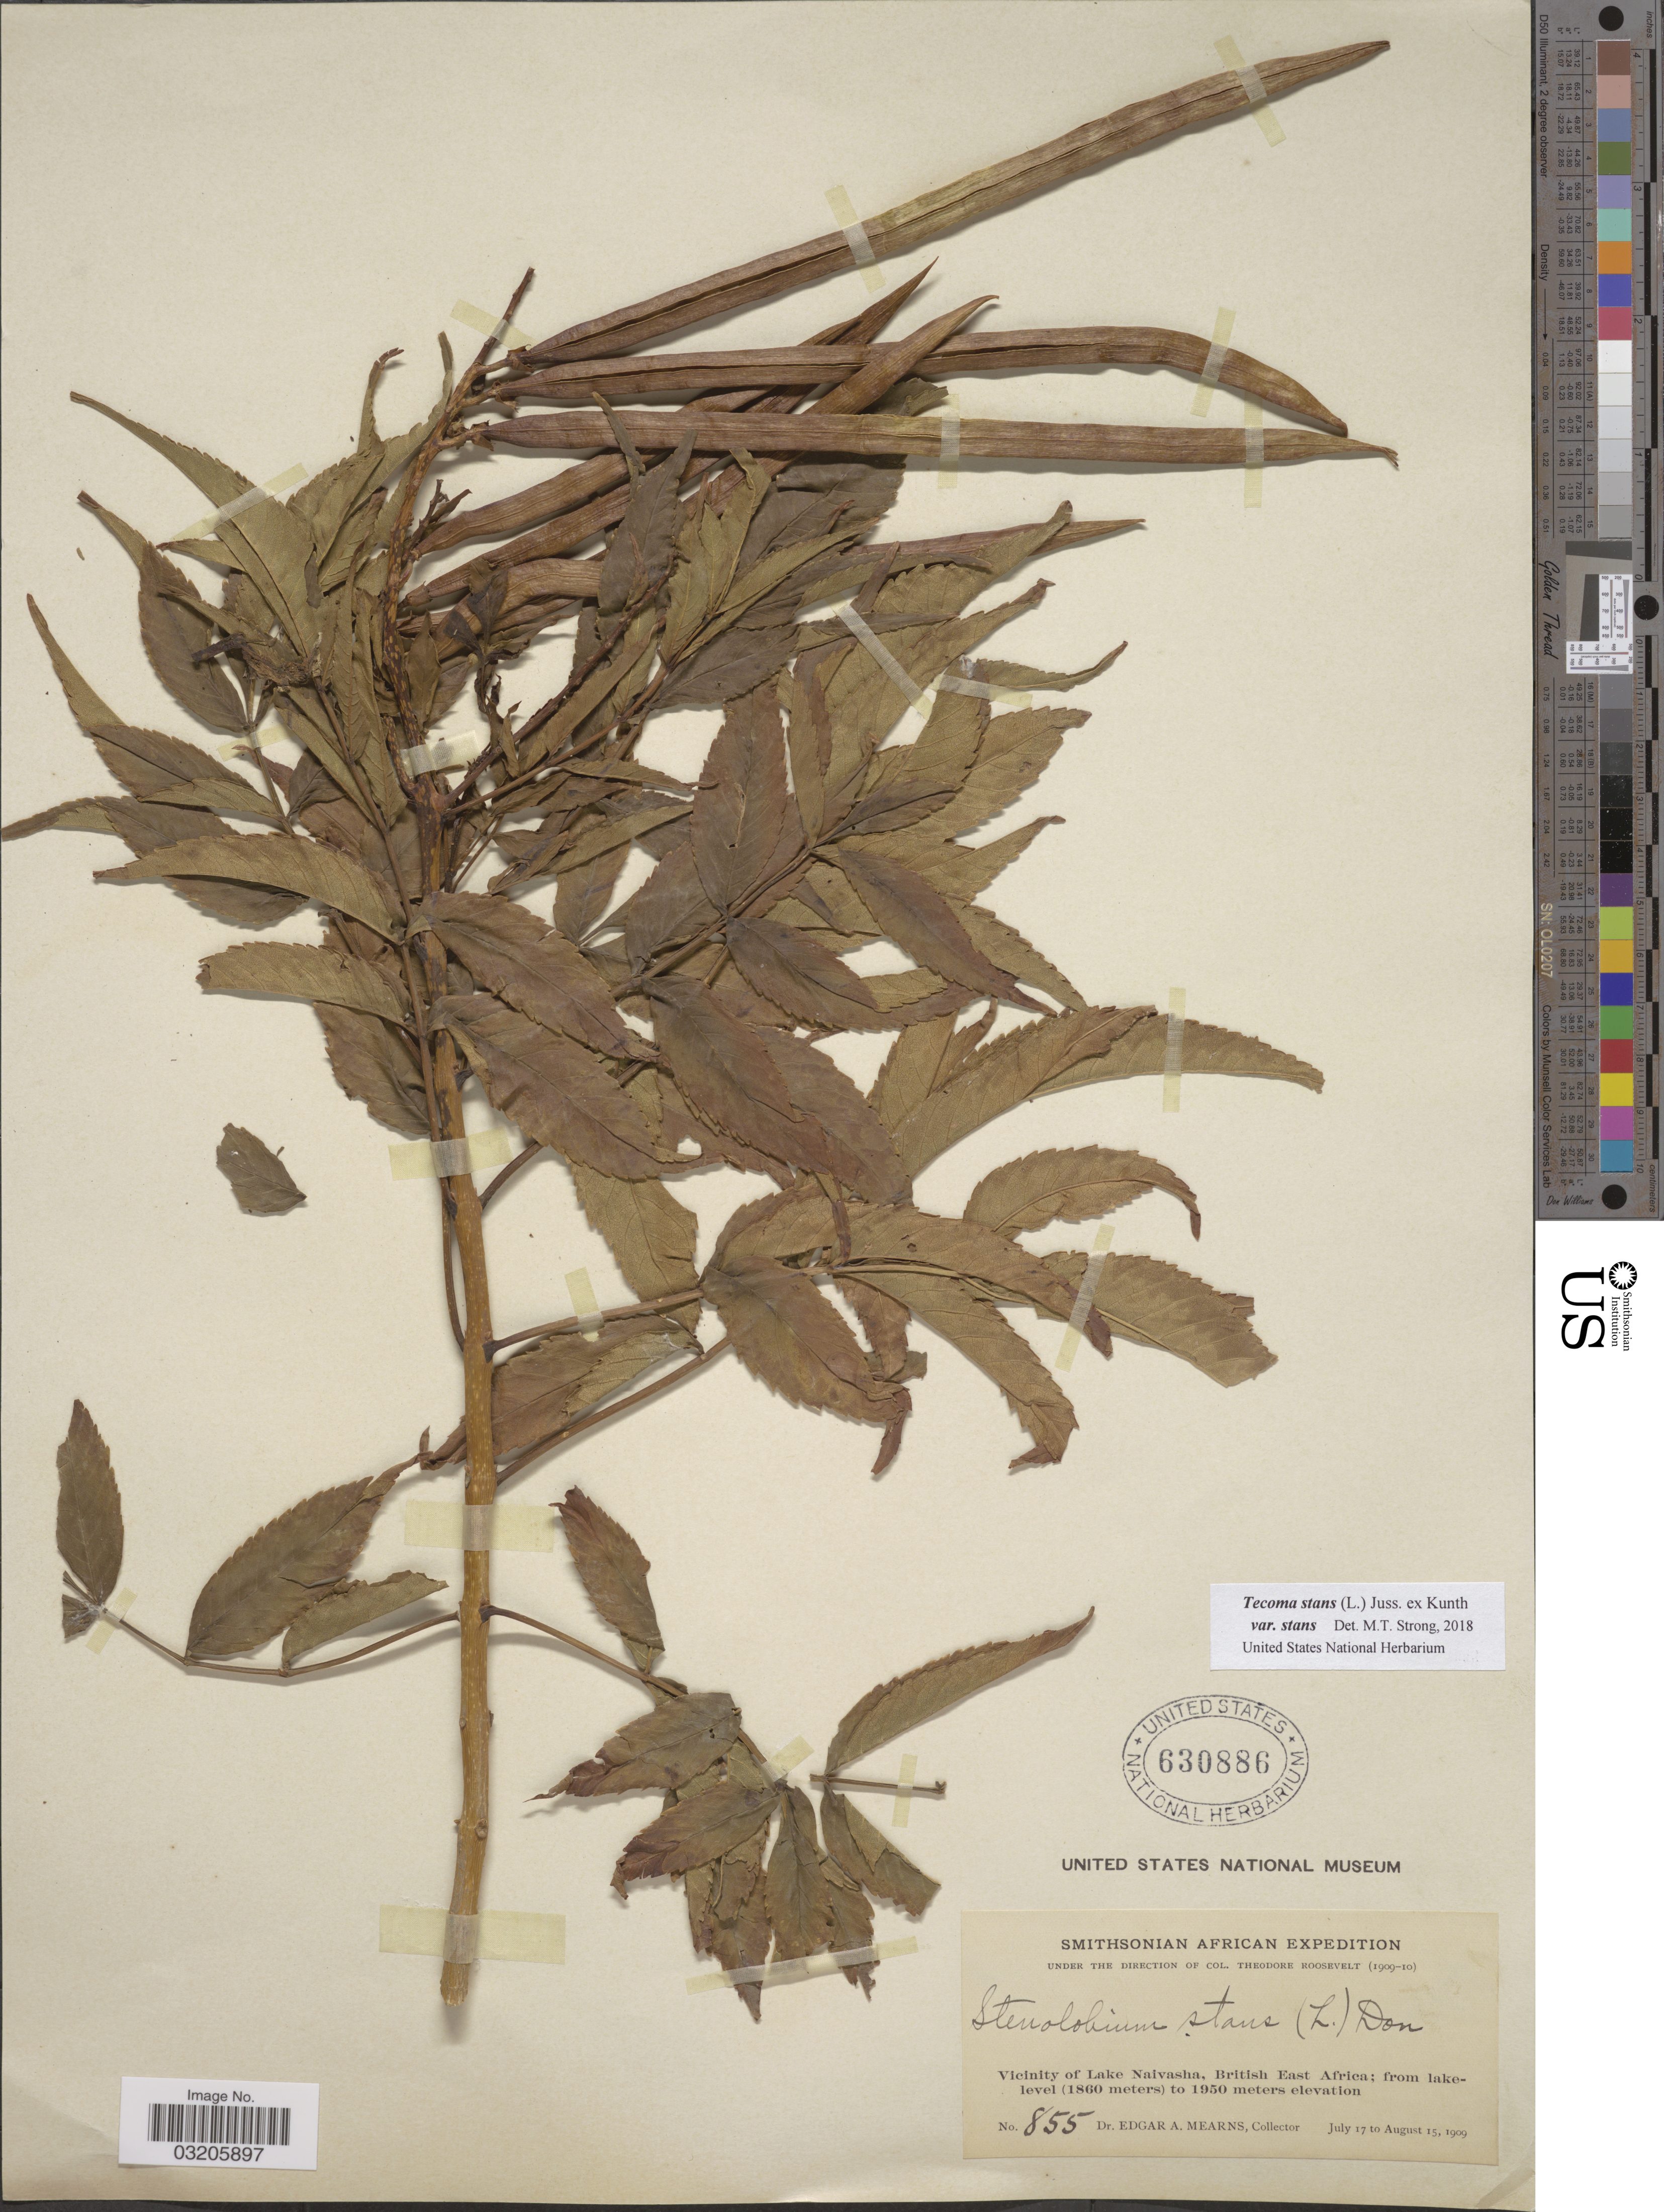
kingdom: Plantae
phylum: Tracheophyta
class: Magnoliopsida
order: Lamiales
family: Bignoniaceae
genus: Tecoma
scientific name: Tecoma stans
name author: (L.) Juss. ex Kunth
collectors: E. A. Mearns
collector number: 855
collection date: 1909-07-17/1909-08-15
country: Kenya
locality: Vicinity of Lake Naivasha, British East Africa.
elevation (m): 1860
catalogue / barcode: US 630886